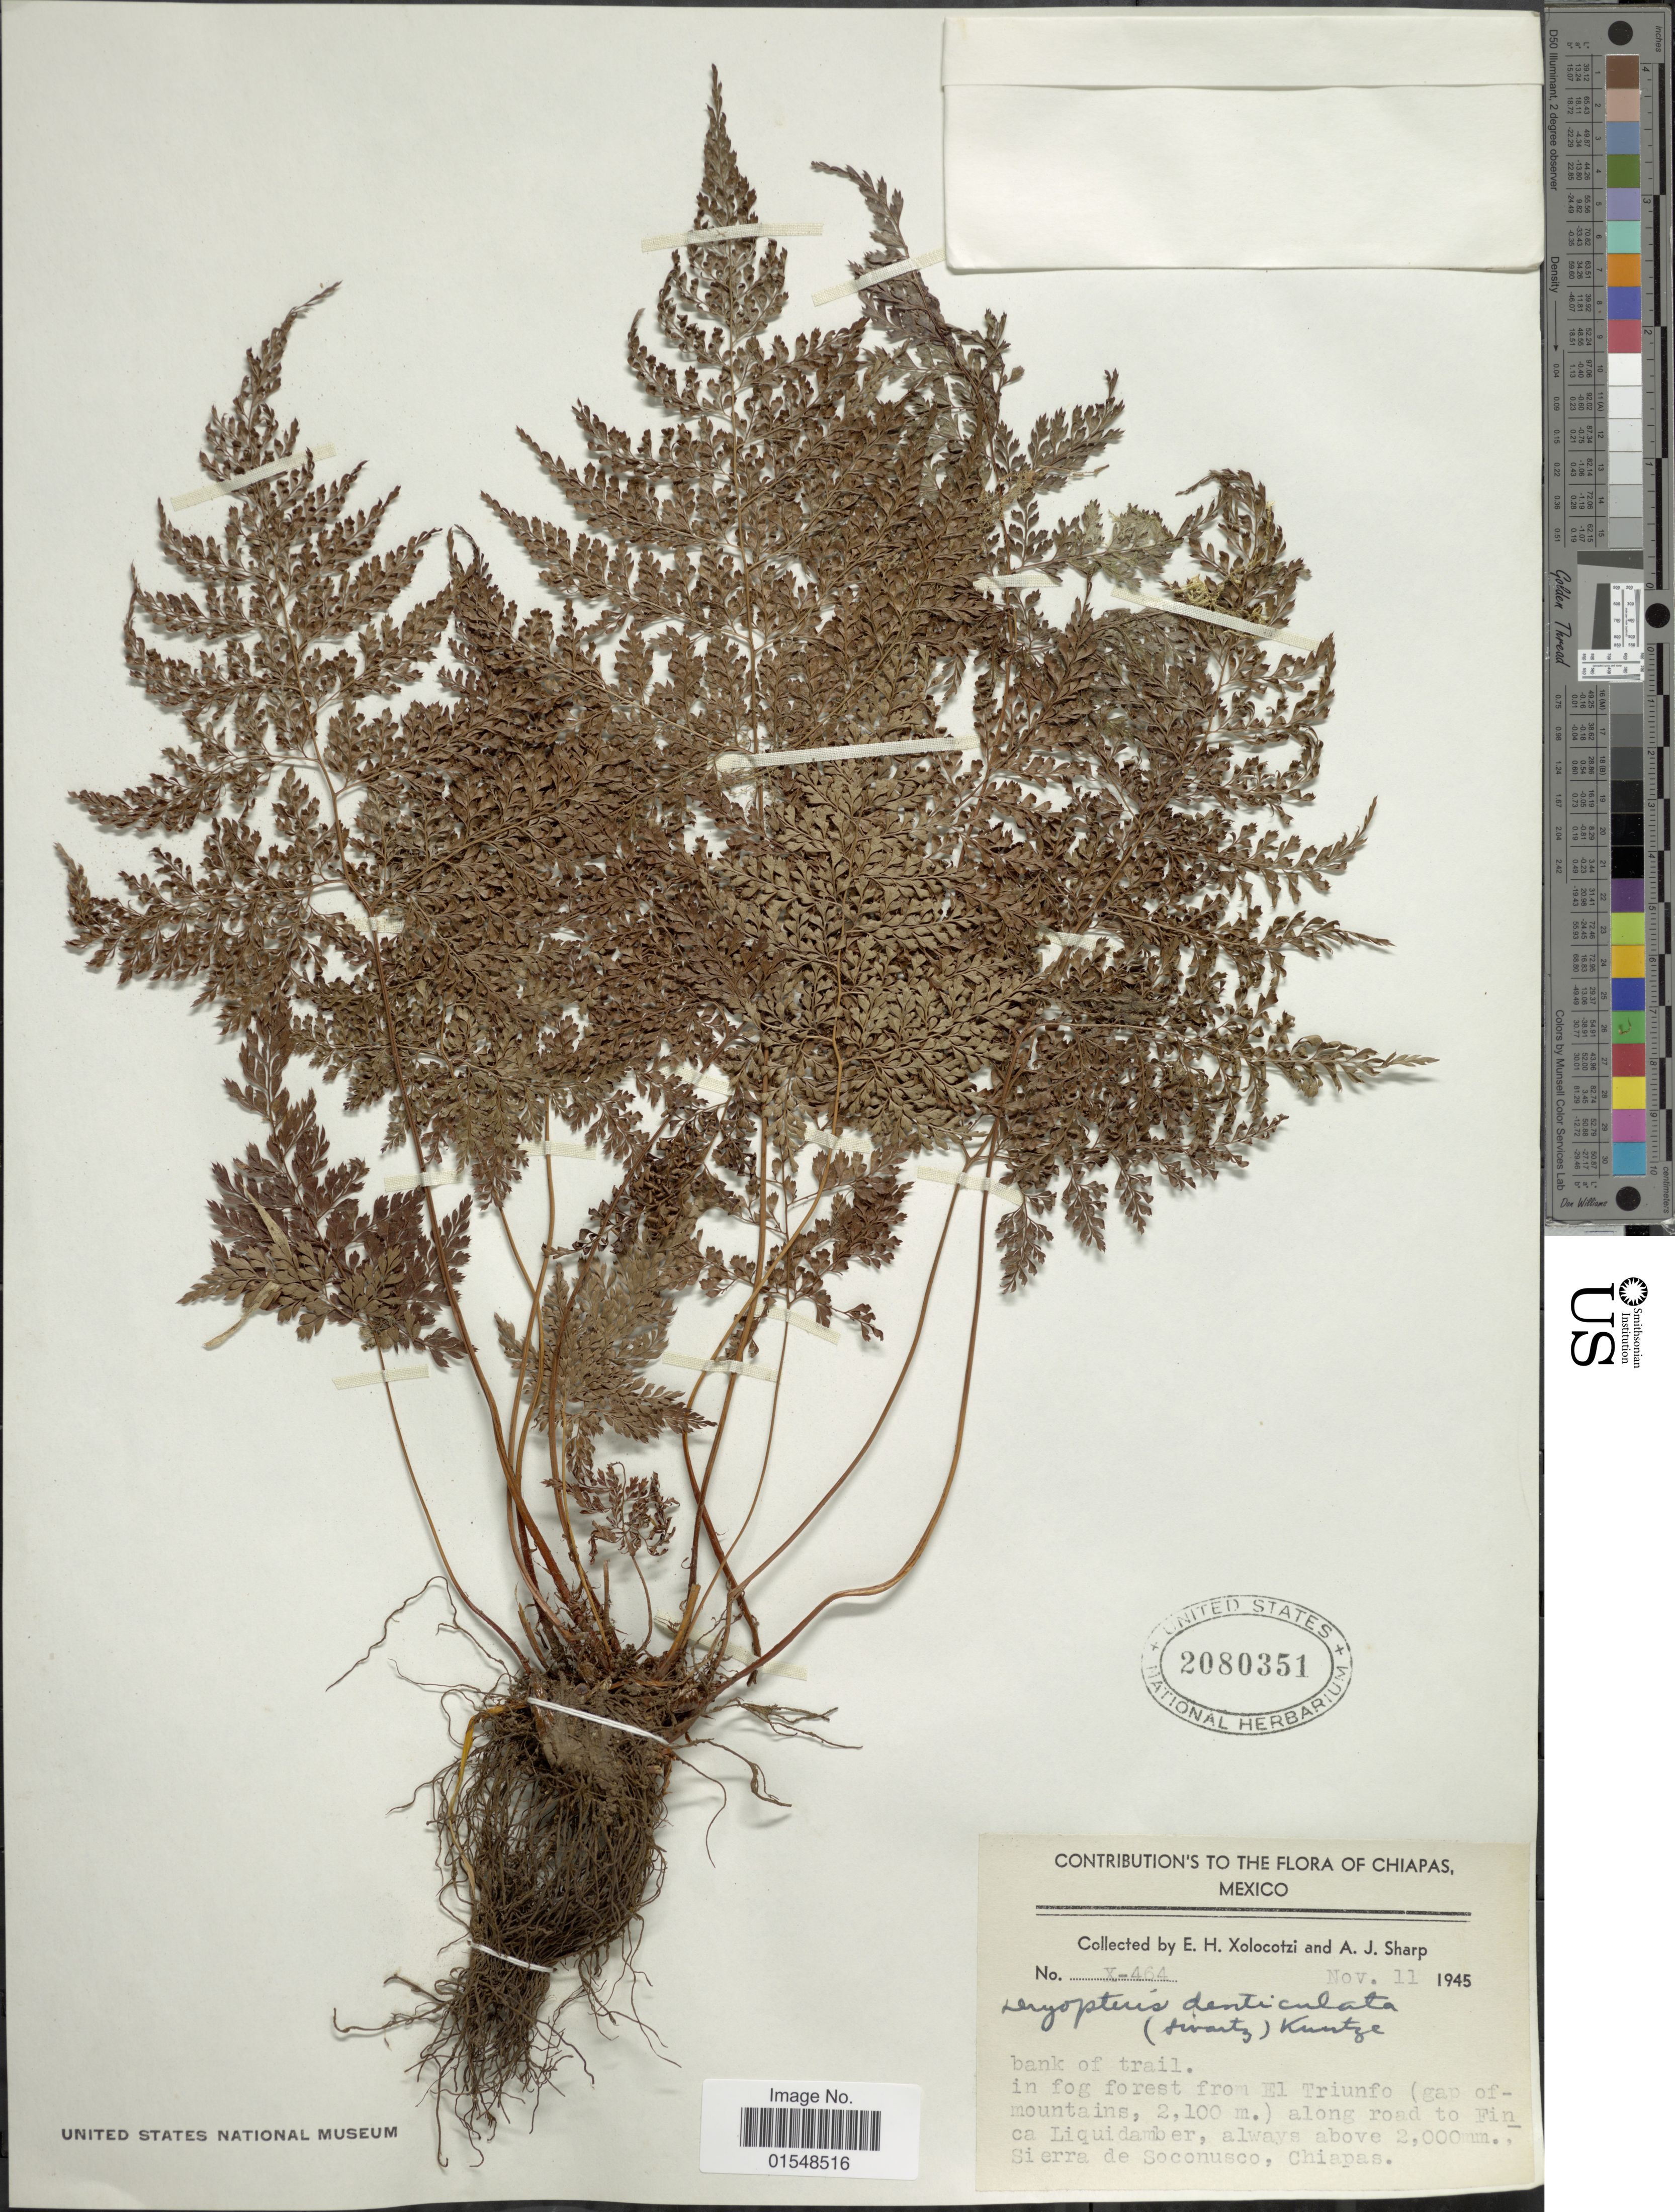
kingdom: Plantae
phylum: Tracheophyta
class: Polypodiopsida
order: Polypodiales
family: Dryopteridaceae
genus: Arachniodes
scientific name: Arachniodes denticulata var. jucunda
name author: (Fée) Lellinger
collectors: E. I. Hernández-X.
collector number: X464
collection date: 1945-11-11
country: Mexico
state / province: Chiapas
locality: In fog forest trail from El Triunfo (gap of- mountains, 2,100 m.) along road to Finca Liquidamber, always above 2,000 m., Sierra de Soconusco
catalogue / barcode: US 2080351